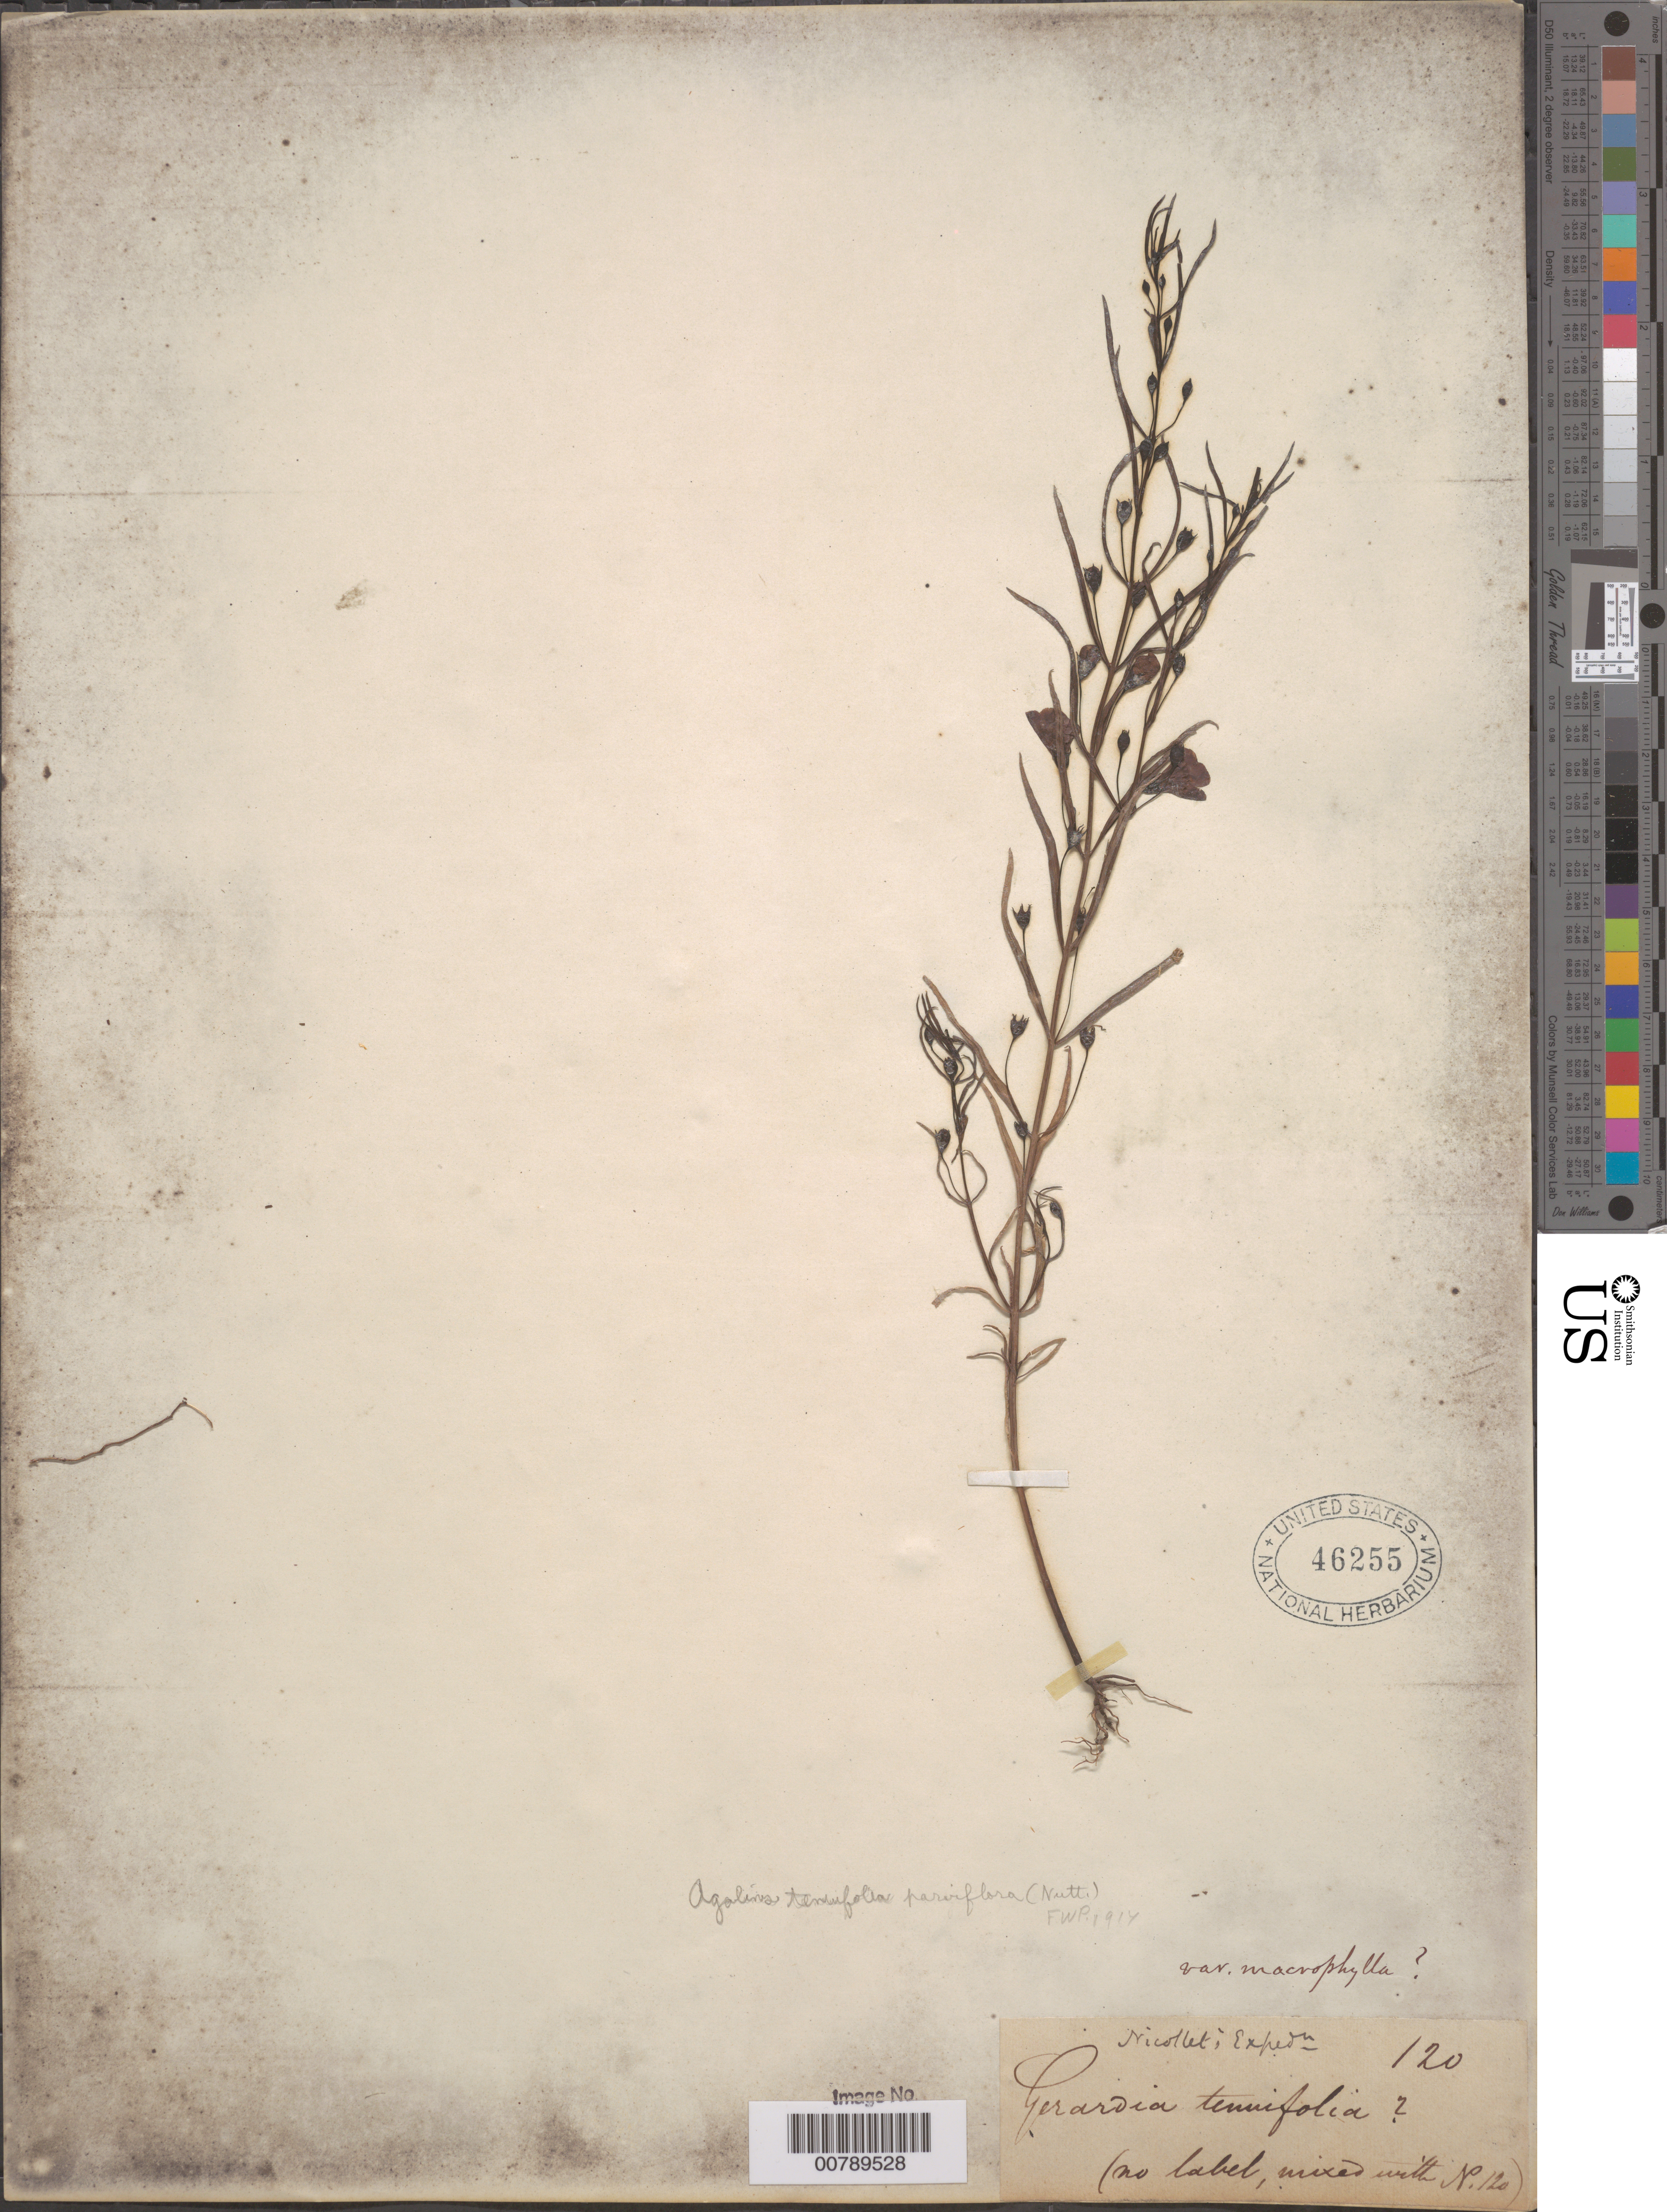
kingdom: Plantae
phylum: Tracheophyta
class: Magnoliopsida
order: Lamiales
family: Orobanchaceae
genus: Agalinis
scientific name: Agalinis tenuifolia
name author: (Vahl) Raf.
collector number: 120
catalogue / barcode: US 46255